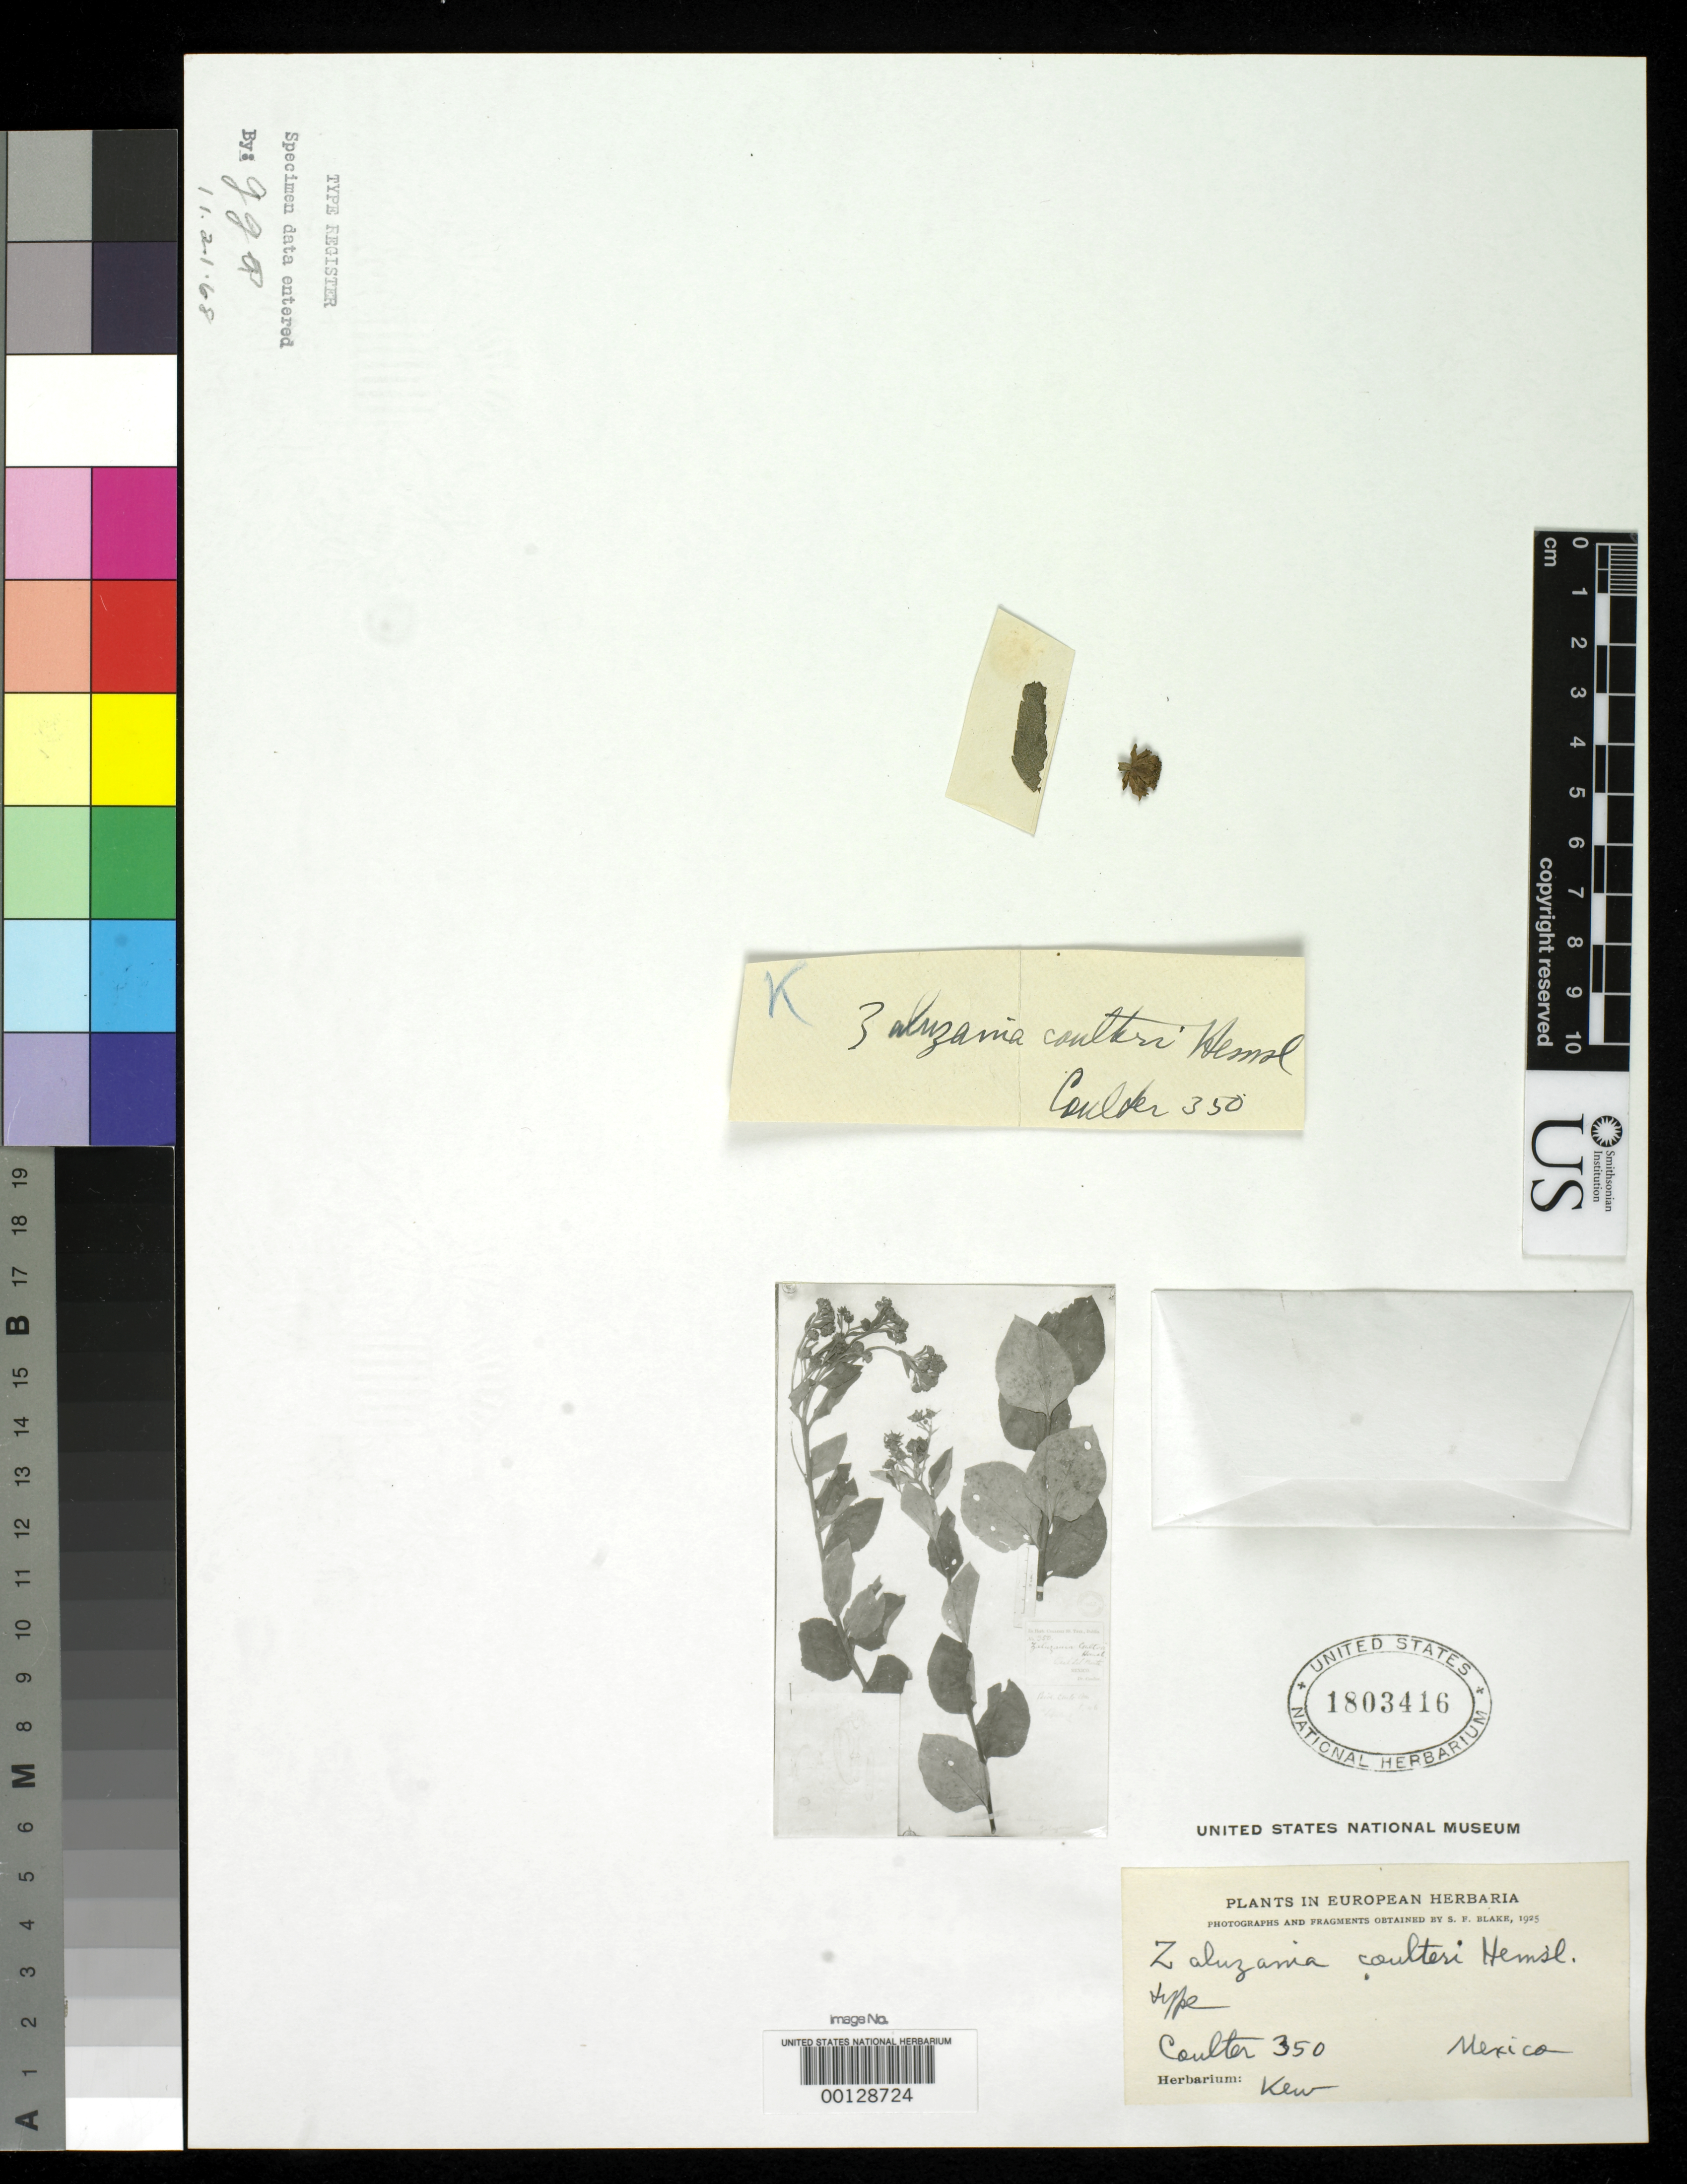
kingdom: Plantae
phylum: Tracheophyta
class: Magnoliopsida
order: Asterales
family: Asteraceae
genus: Zaluzania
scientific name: Zaluzania coulteri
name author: Hemsl.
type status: Type Fragment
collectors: J. M. Coulter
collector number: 350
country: Mexico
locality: E of Monserrat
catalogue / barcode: US 1803416